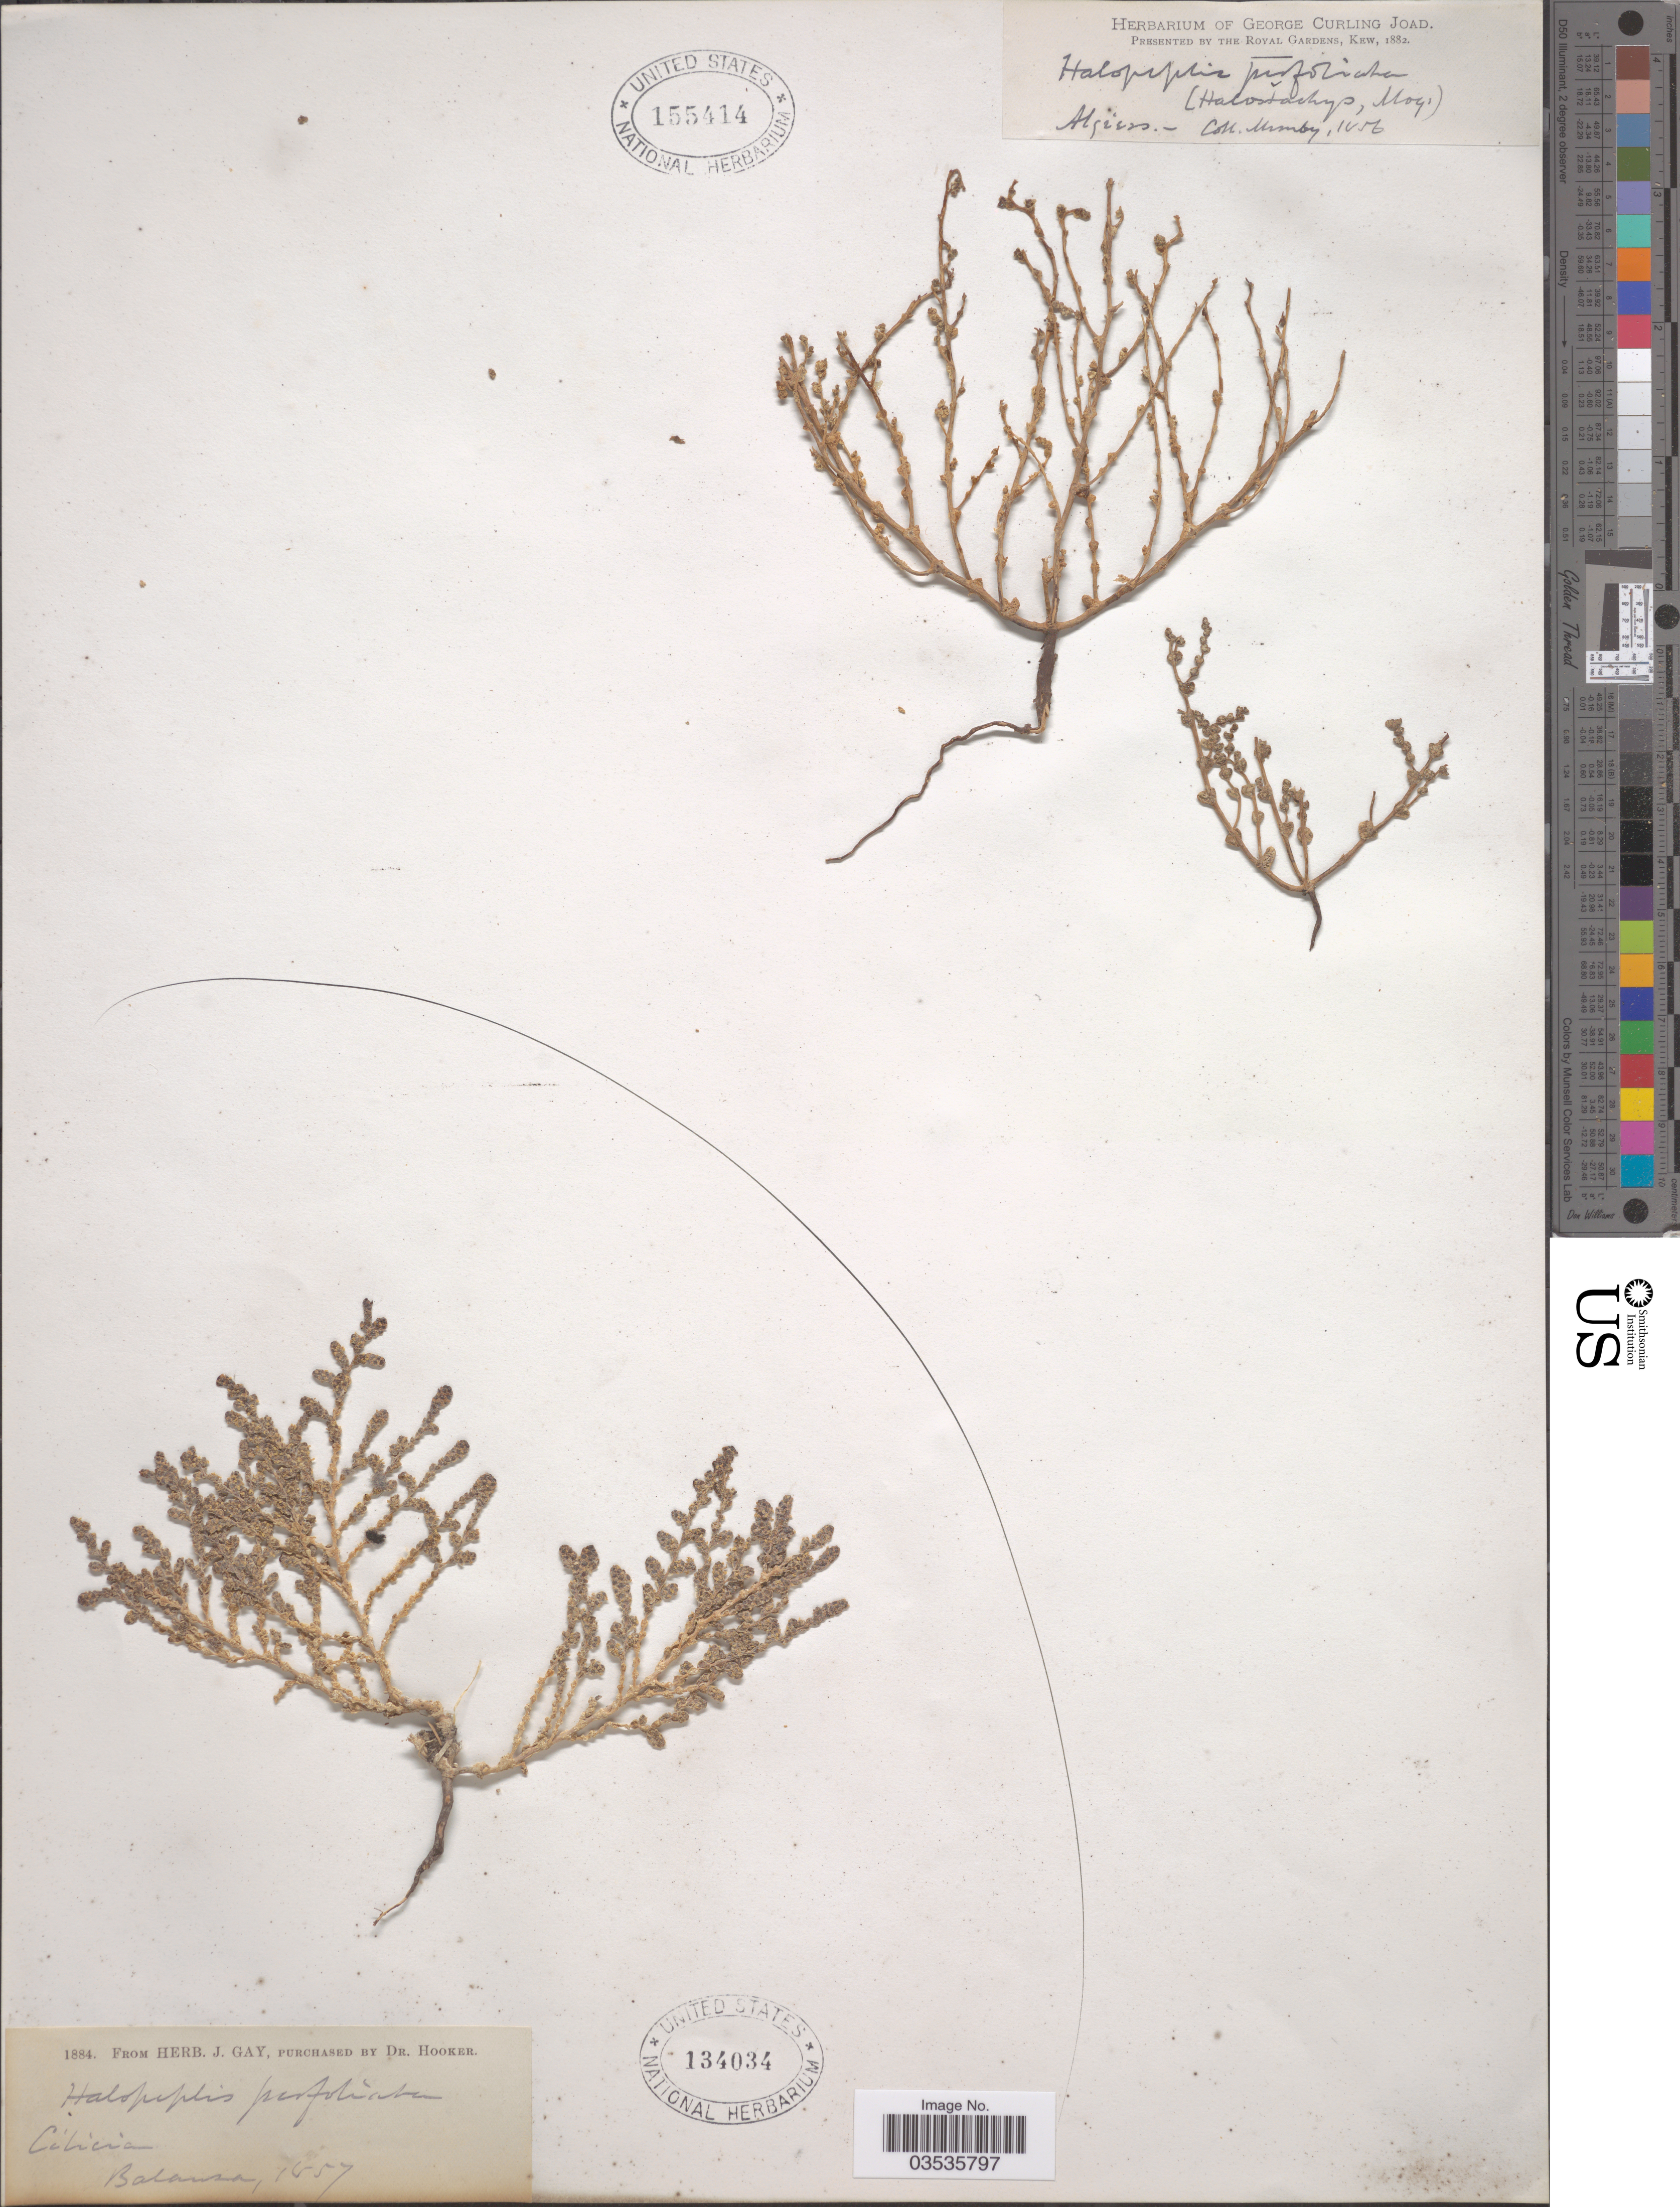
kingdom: Plantae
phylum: Tracheophyta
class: Magnoliopsida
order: Caryophyllales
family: Amaranthaceae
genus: Halopeplis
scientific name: Halopeplis perfoliata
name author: (Forssk.) Bunge ex Ung.-Sternb.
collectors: G. Munby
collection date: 1856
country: Algeria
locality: Algiers.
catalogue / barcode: US 155414-2